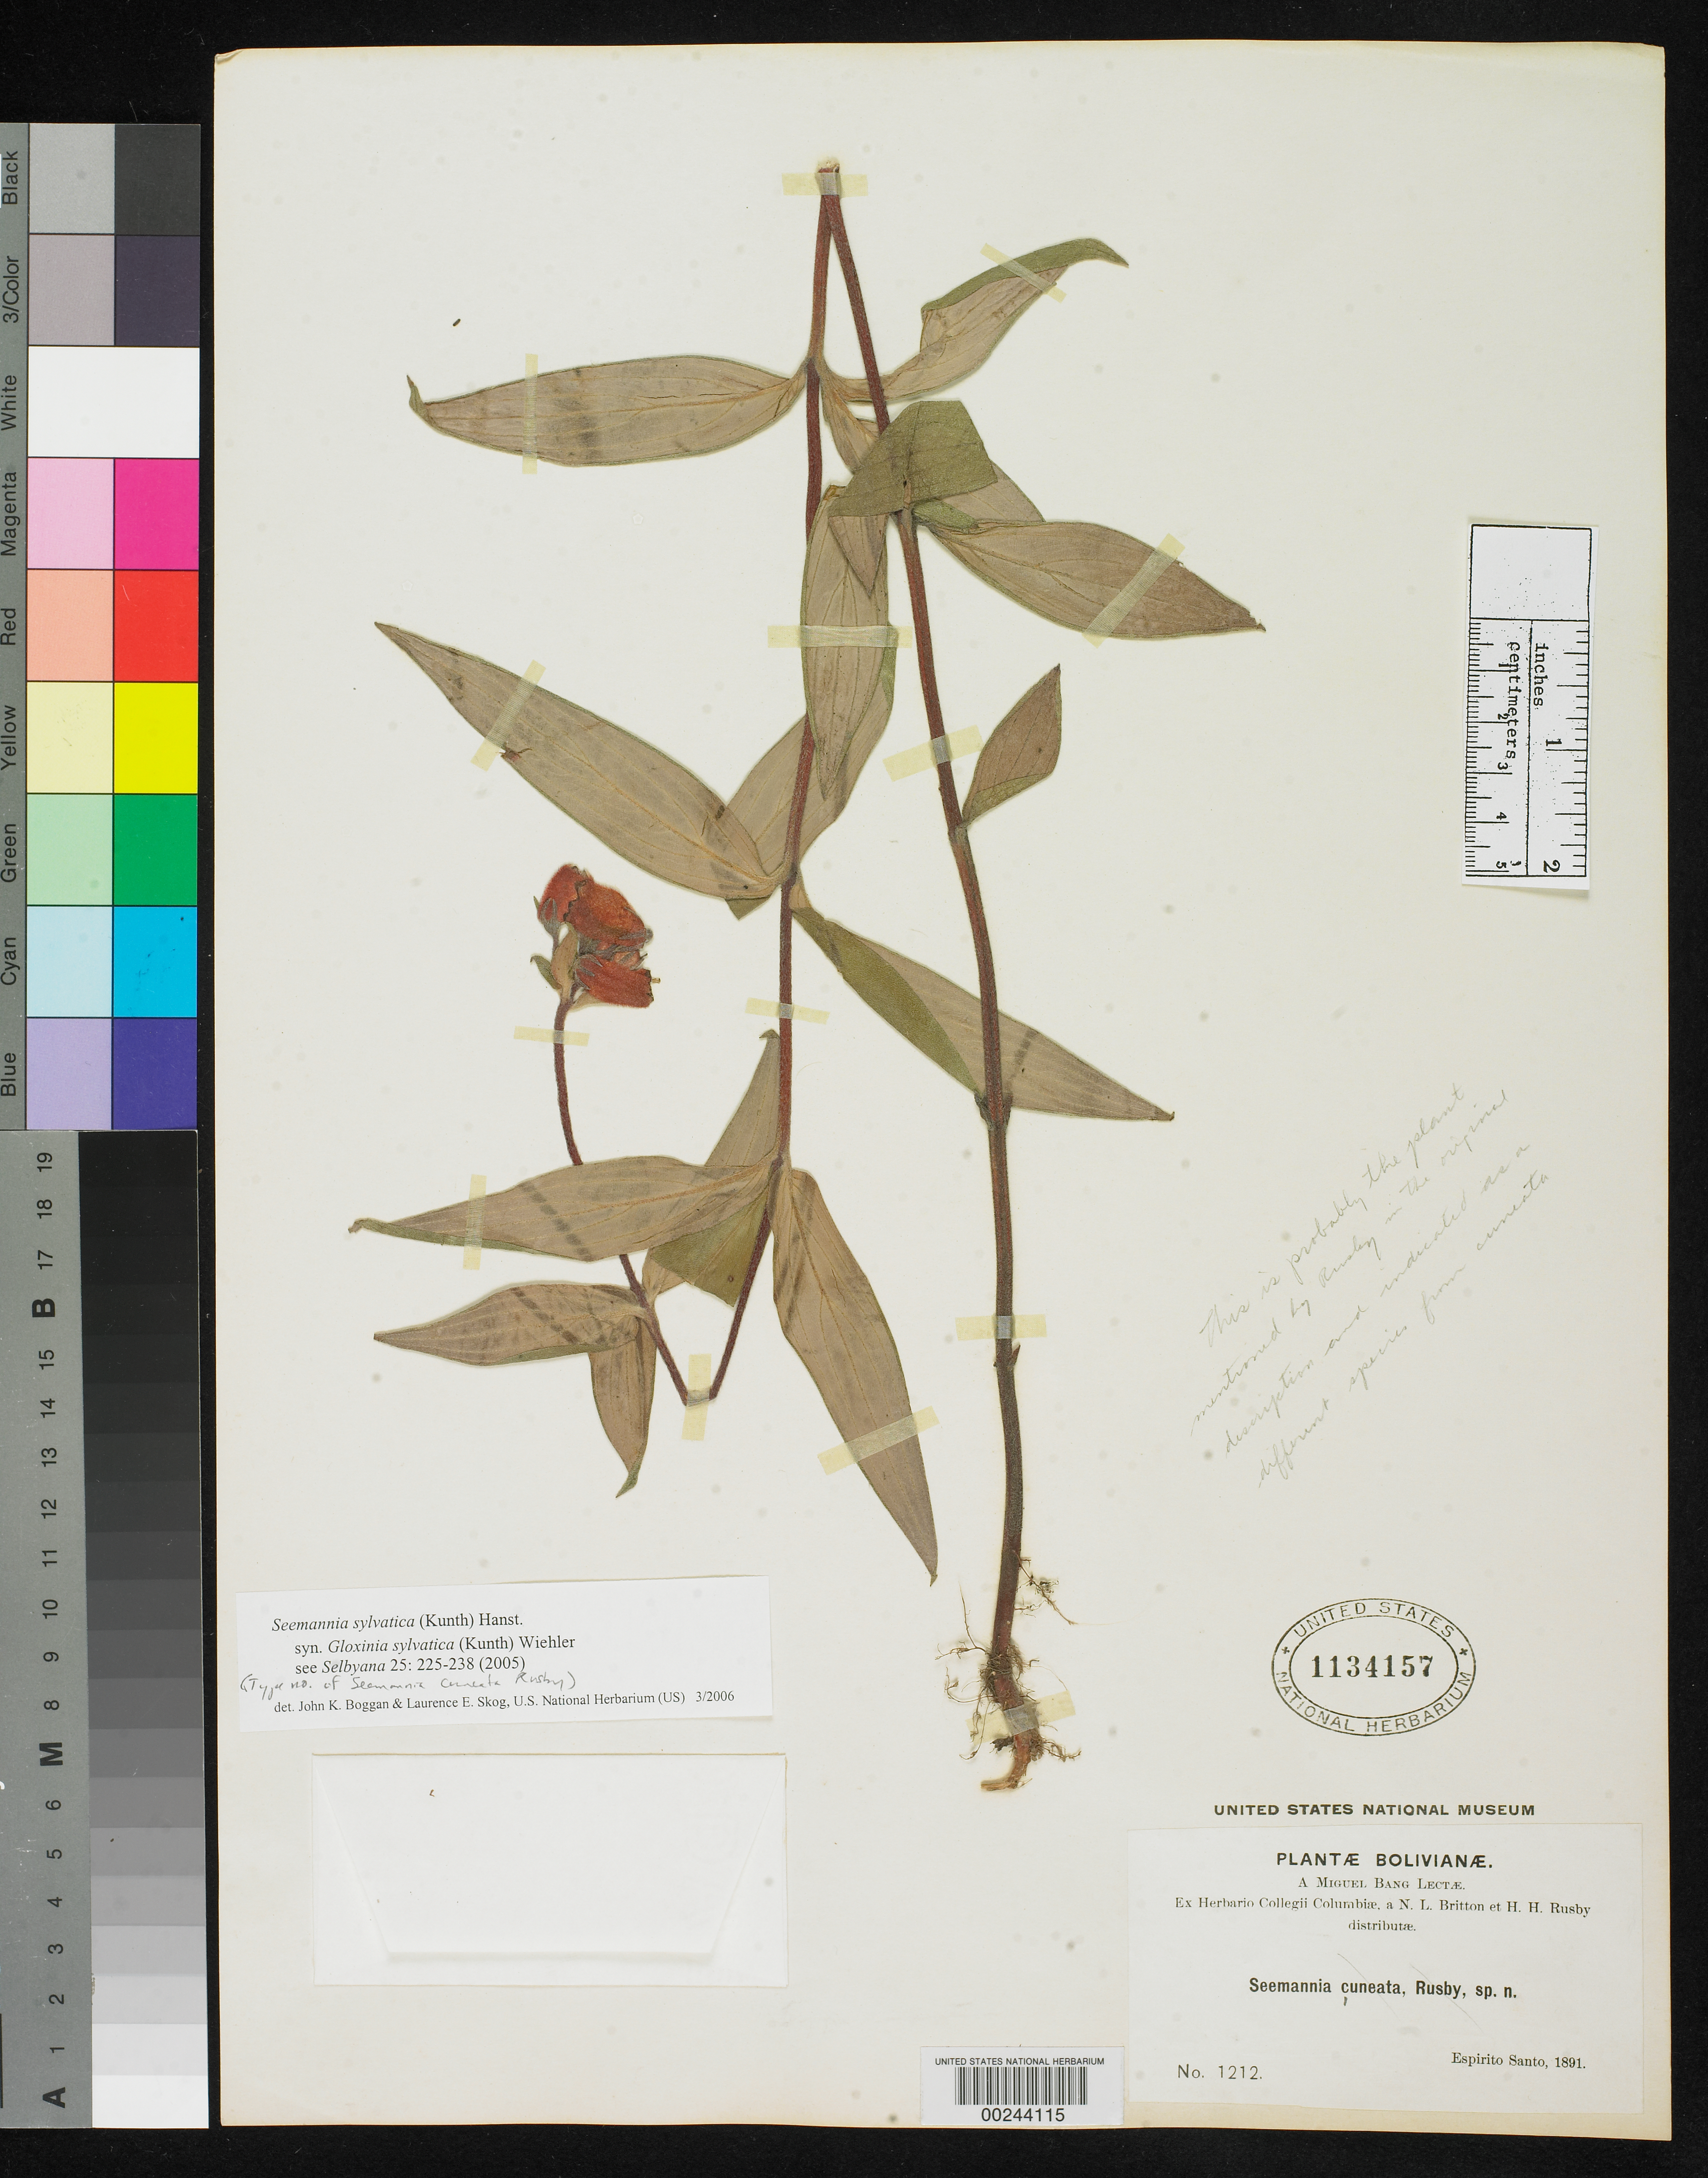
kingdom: Plantae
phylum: Tracheophyta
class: Magnoliopsida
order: Lamiales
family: Gesneriaceae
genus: Seemannia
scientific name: Seemannia cuneata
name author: Rusby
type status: Possible Isotype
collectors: M. Bang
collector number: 1212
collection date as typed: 1891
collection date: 1891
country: Bolivia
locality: Espirito Santo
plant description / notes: According to protologue, Bang 1212 included a mixture of 2 species but all sheets at at US appear to be Seemannia sylvatica.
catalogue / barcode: US 1134157